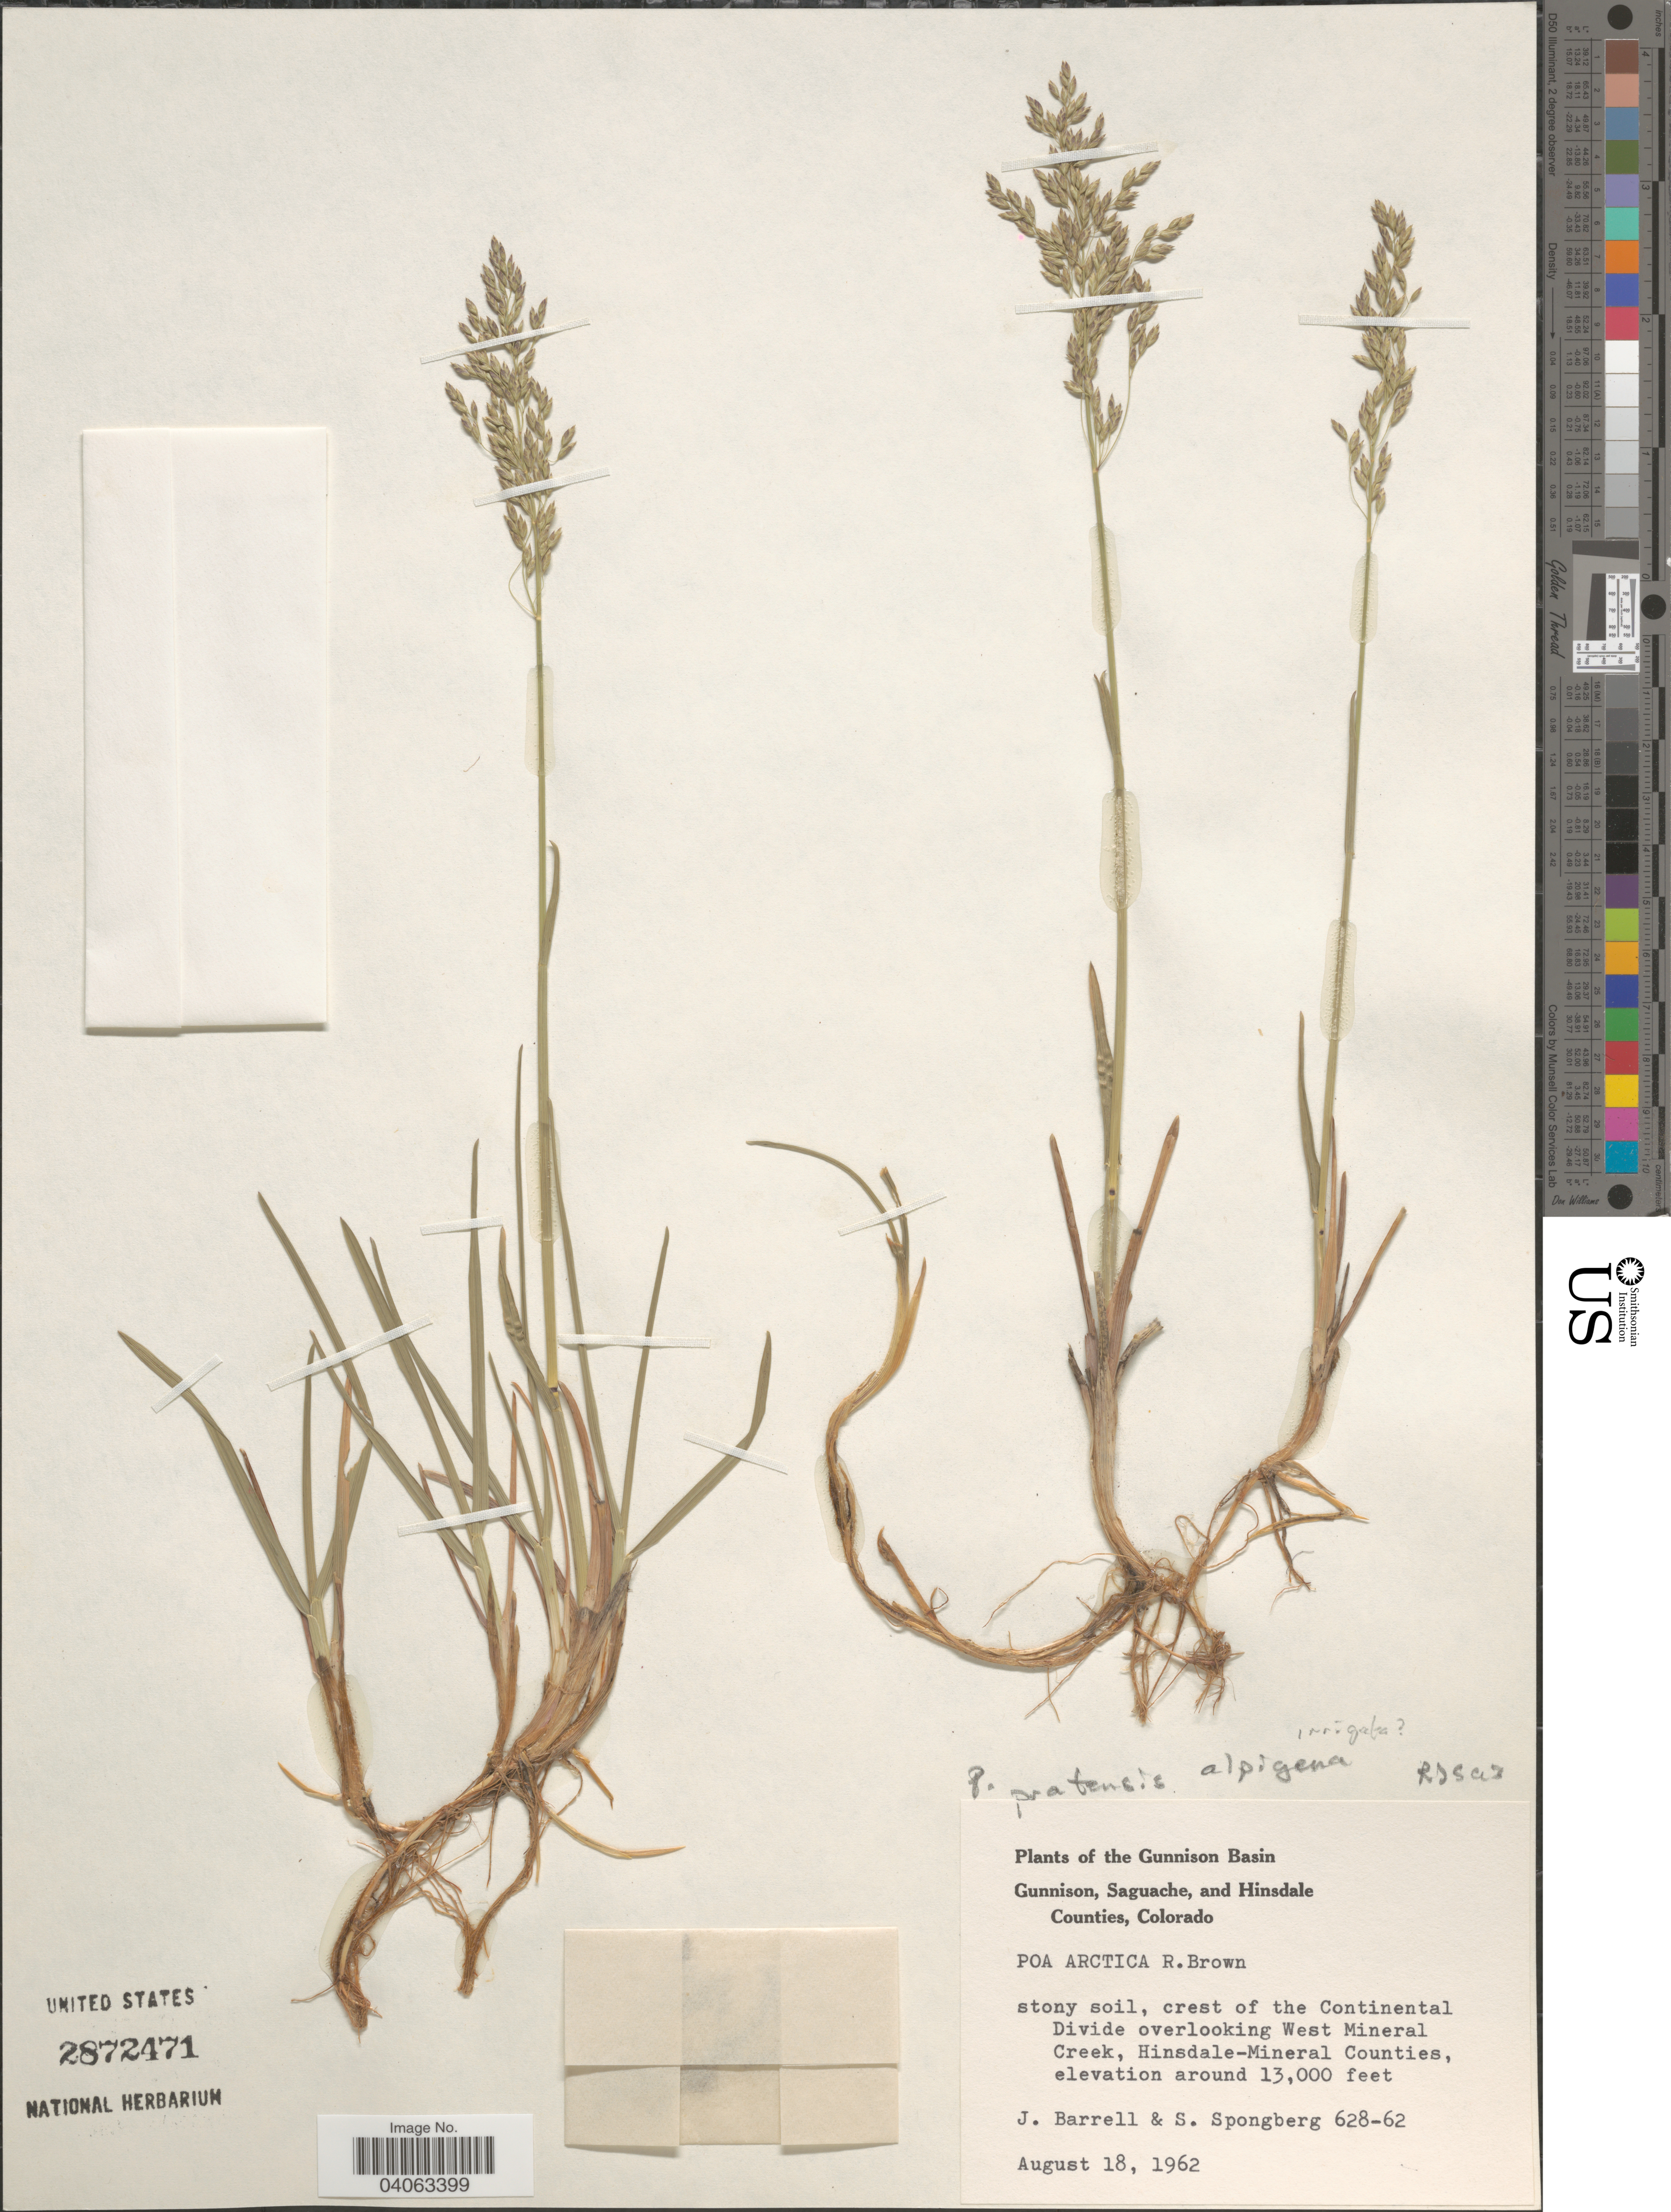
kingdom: Plantae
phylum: Tracheophyta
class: Liliopsida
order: Poales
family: Poaceae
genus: Poa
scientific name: Poa pratensis subsp. alpigena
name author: (Lindm.) Hiitonen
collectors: J. Barrell & S. A.Spongberg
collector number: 628-62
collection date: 1962-08-18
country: United States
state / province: Colorado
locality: The Gunnison Basin. Gunnison, Saguache, and Hinsdale Counties. Stony soil, crest of the Continental Divide overlooking West Mineral Creek, Hinsdale-Mineral Counties.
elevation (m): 3962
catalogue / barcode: US 2872471